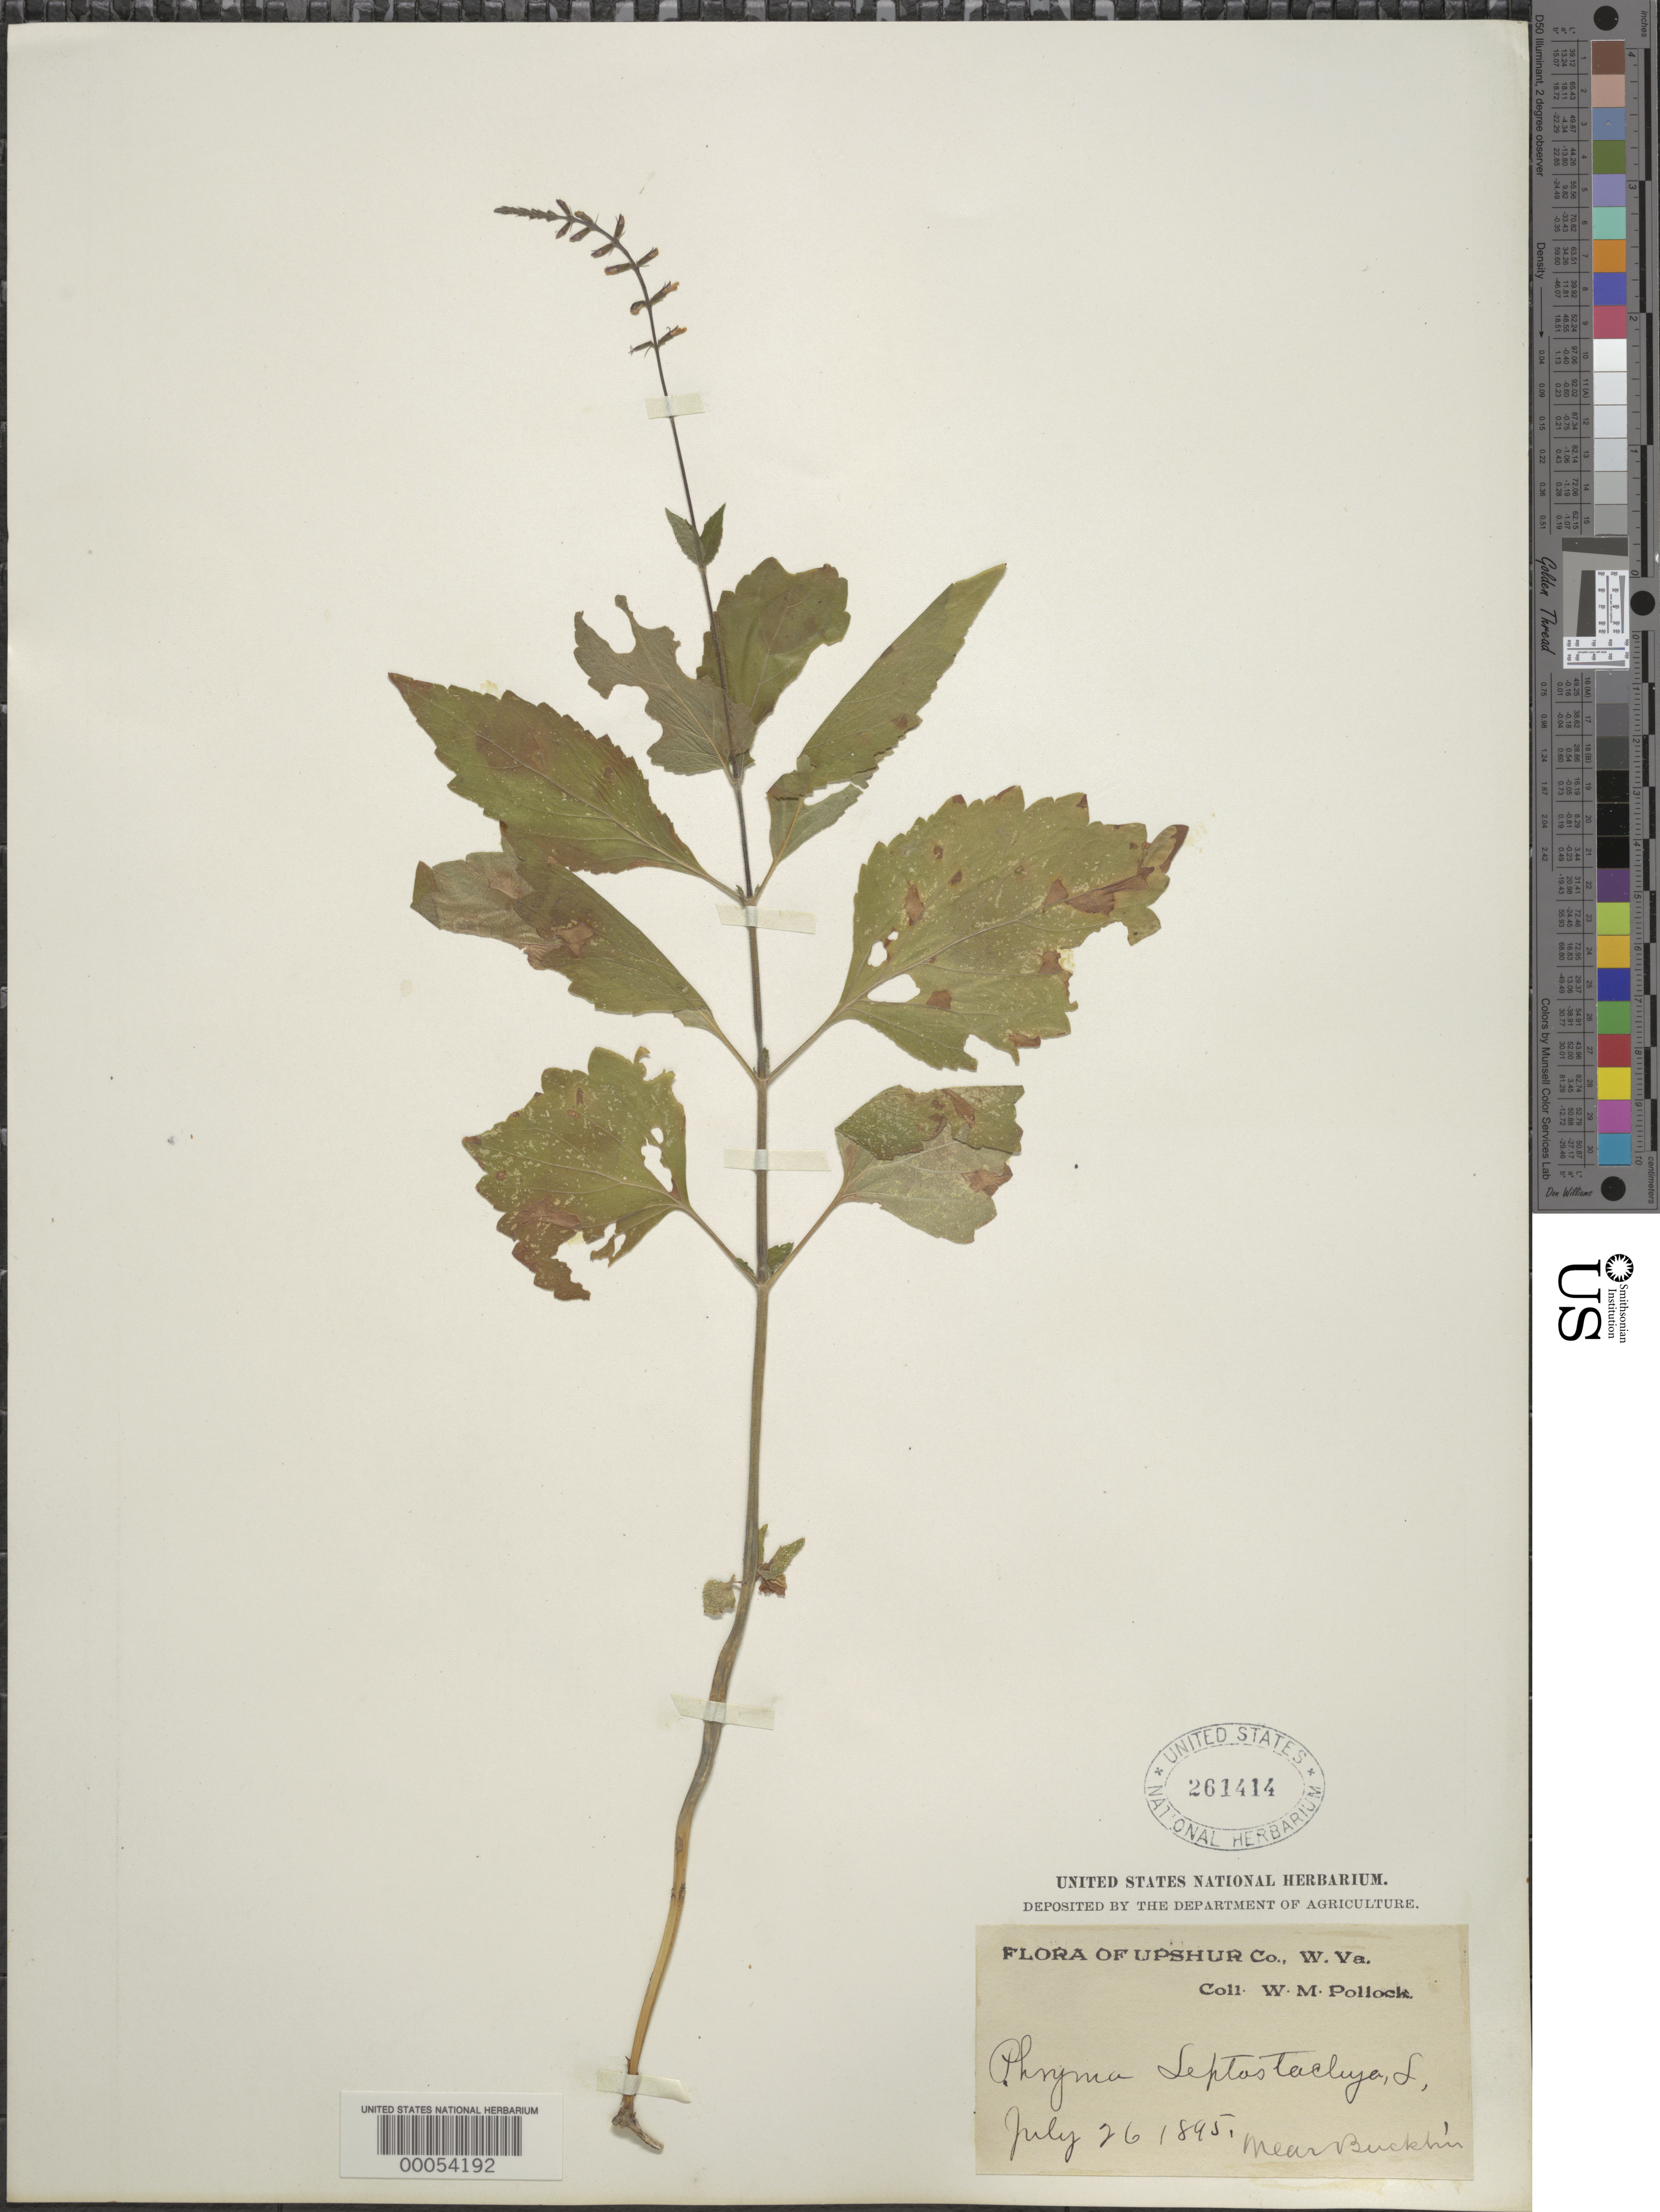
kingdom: Plantae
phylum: Tracheophyta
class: Magnoliopsida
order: Lamiales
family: Phrymaceae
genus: Phryma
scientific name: Phryma leptostachya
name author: L.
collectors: W. M. Pollock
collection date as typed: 26 Jul 1895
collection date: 1895-07-26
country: United States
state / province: West Virginia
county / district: Upshur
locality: Near bucklin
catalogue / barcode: US 261414